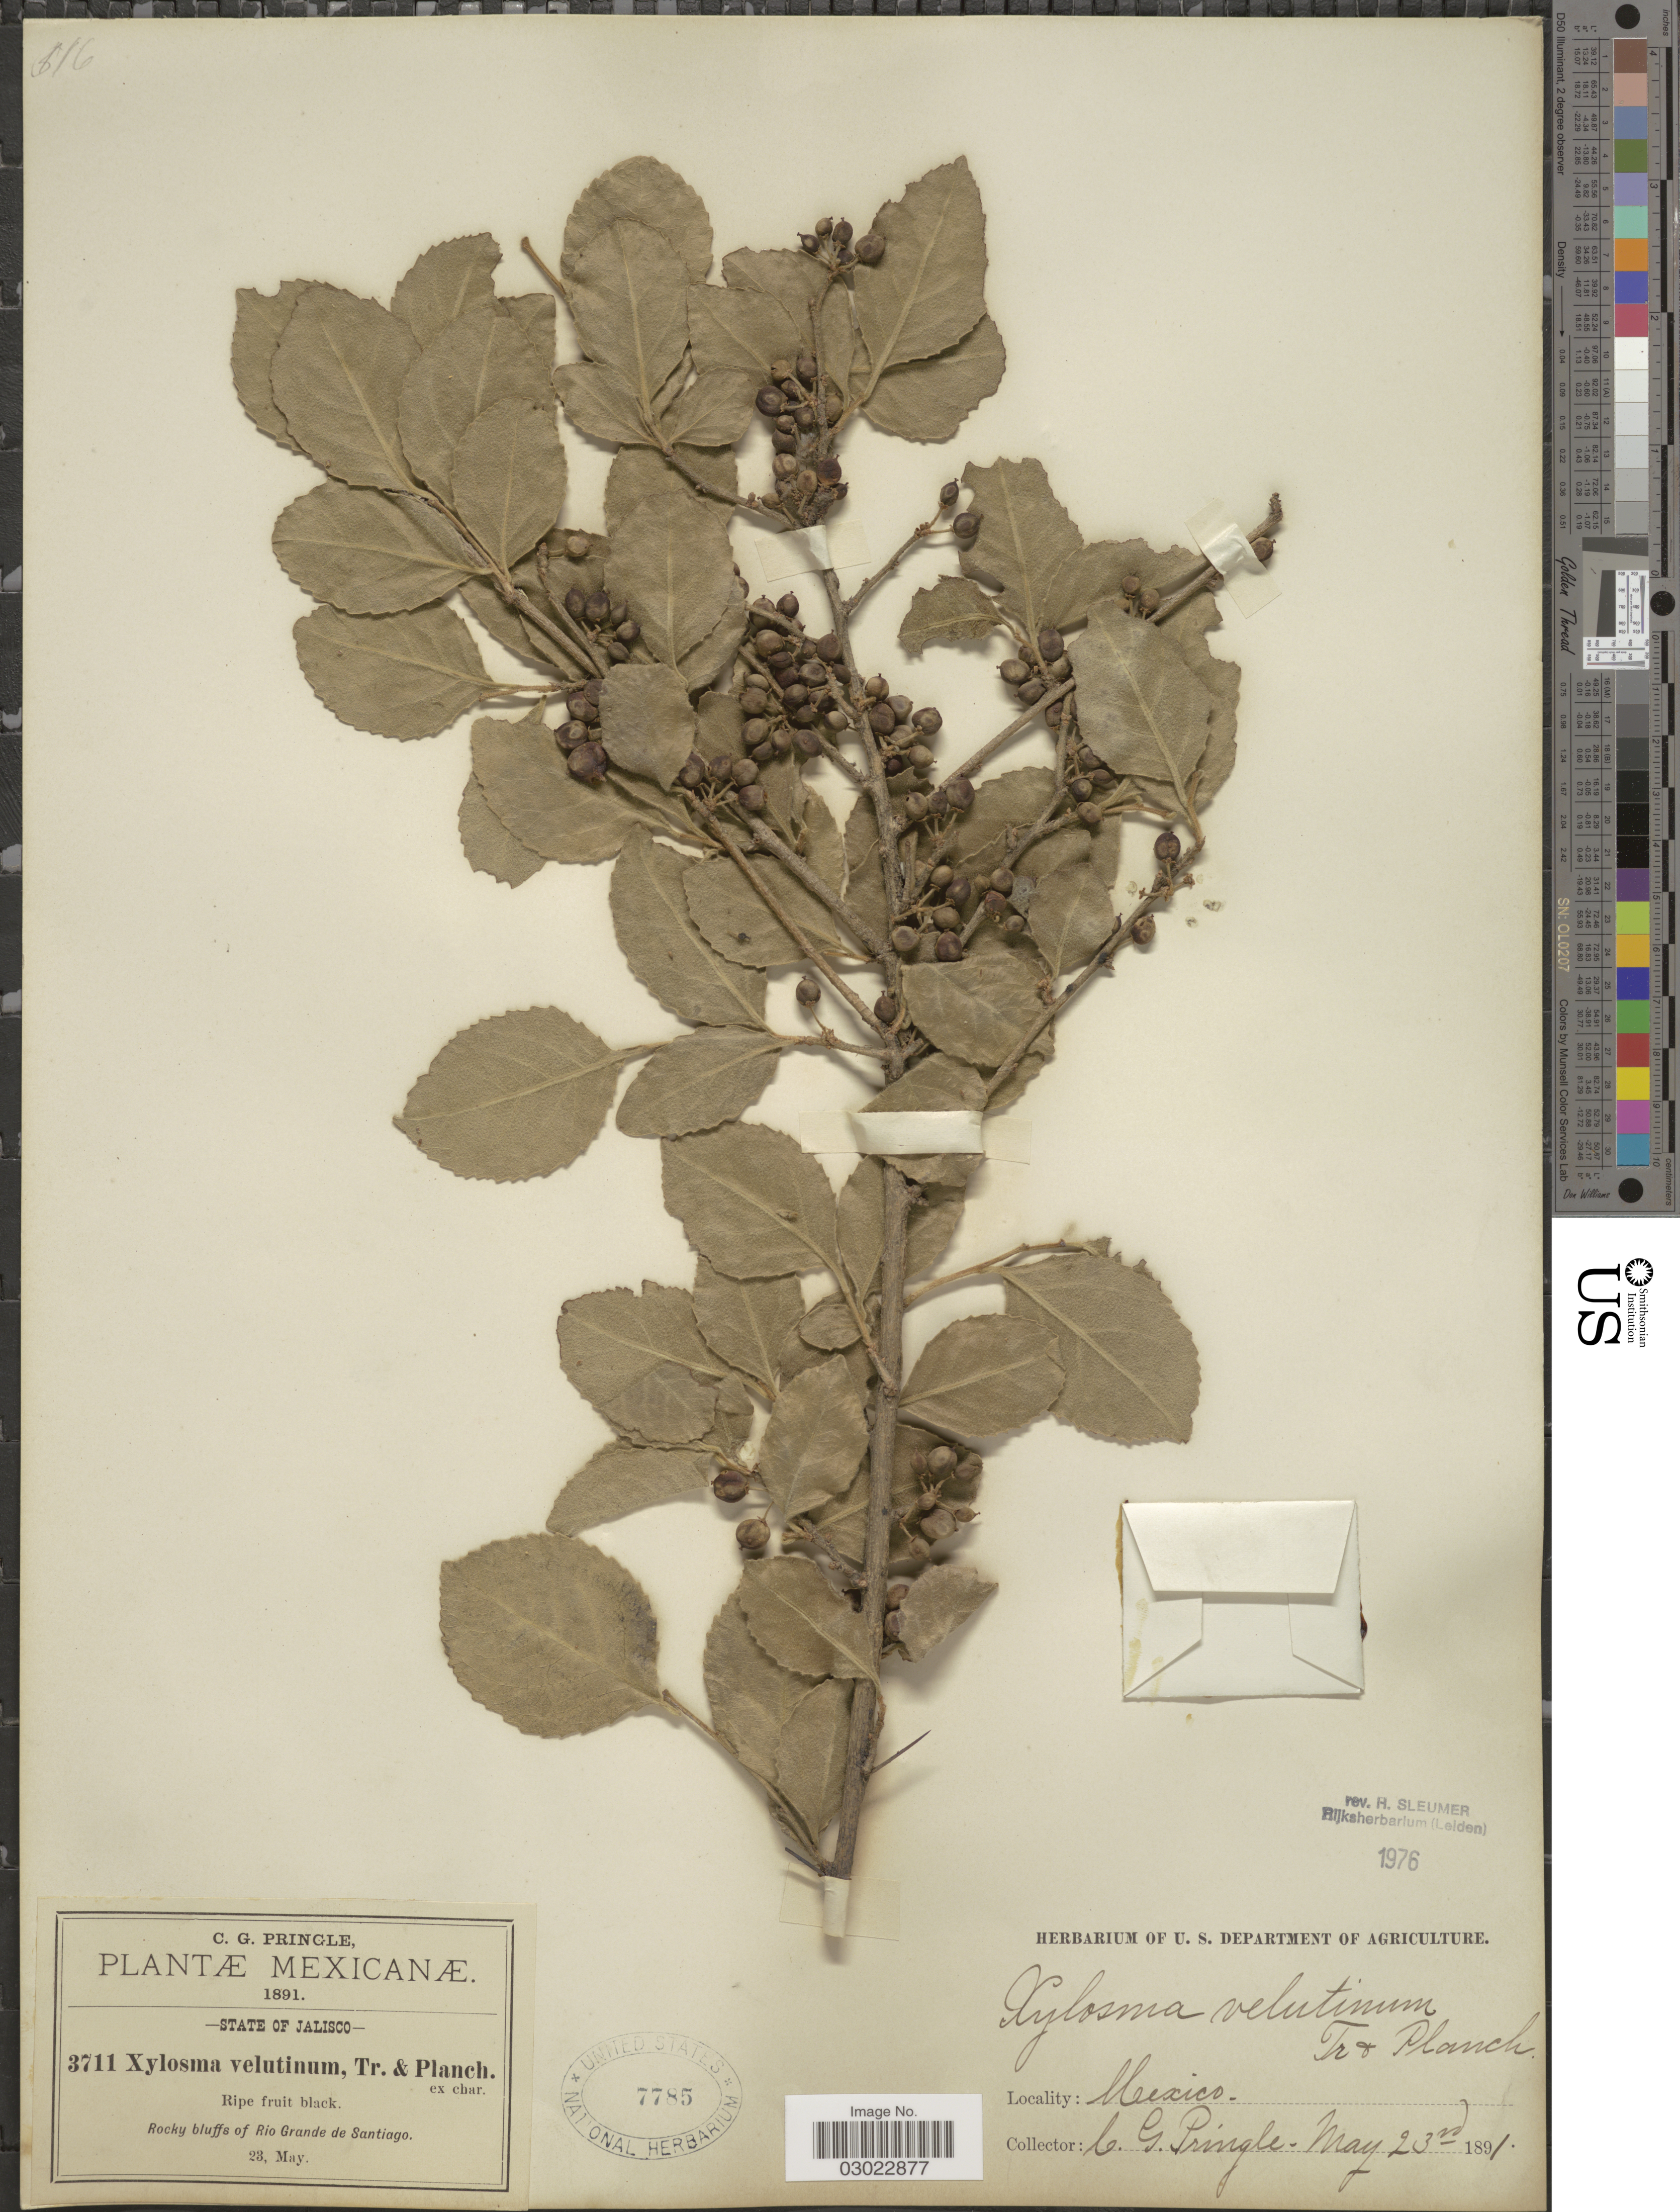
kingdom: Plantae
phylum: Tracheophyta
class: Magnoliopsida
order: Malpighiales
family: Salicaceae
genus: Xylosma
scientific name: Xylosma velutina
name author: (Tul.) Triana & Planch.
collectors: C. G. Pringle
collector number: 3711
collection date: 1891-05-23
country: Mexico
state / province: Jalisco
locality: Rocky bluffs of Rio Grande de Santiago.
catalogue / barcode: US 7785